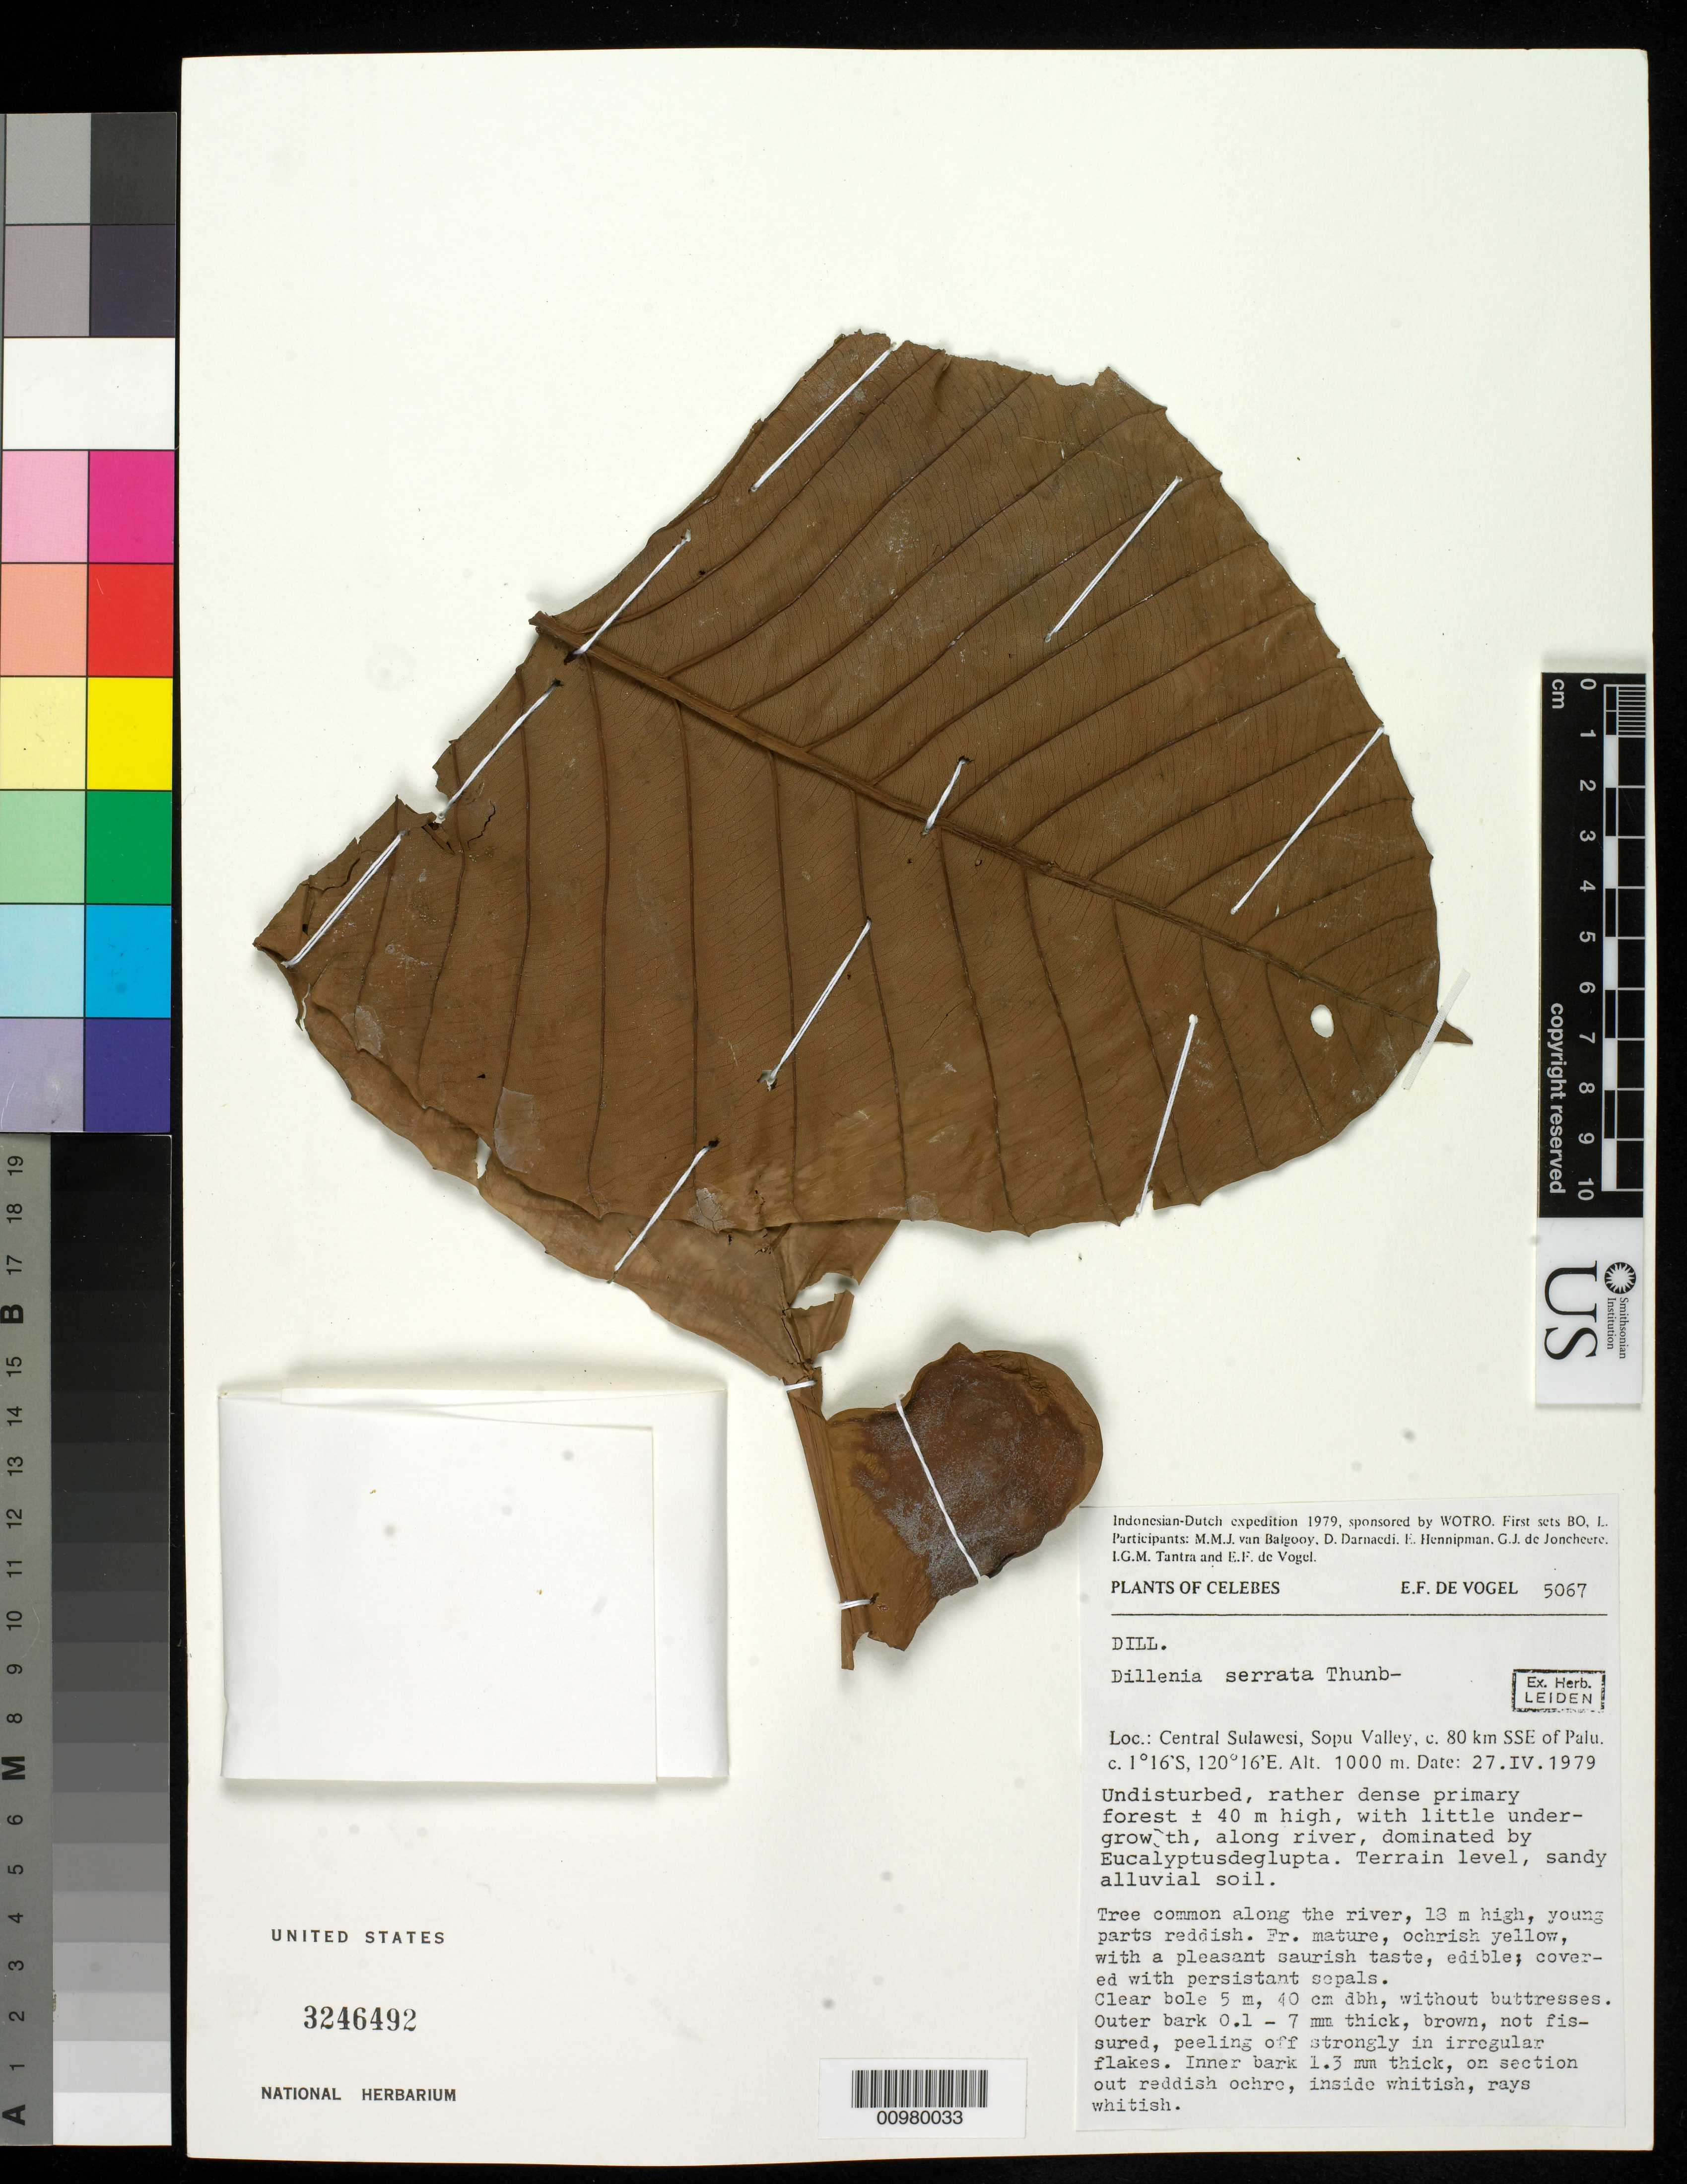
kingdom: Plantae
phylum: Tracheophyta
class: Magnoliopsida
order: Dilleniales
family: Dilleniaceae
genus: Dillenia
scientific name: Dillenia serrata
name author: Thunb.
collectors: E. F. de Vogel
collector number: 5067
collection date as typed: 27 Apr 1979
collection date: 1979-04-27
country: Indonesia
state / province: Sulawesi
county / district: Sulawesi Tengah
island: Sulawesi [Celebes]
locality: Sopu Valley, c. 80 km SSE of Palu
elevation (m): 1000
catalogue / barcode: US 3246492